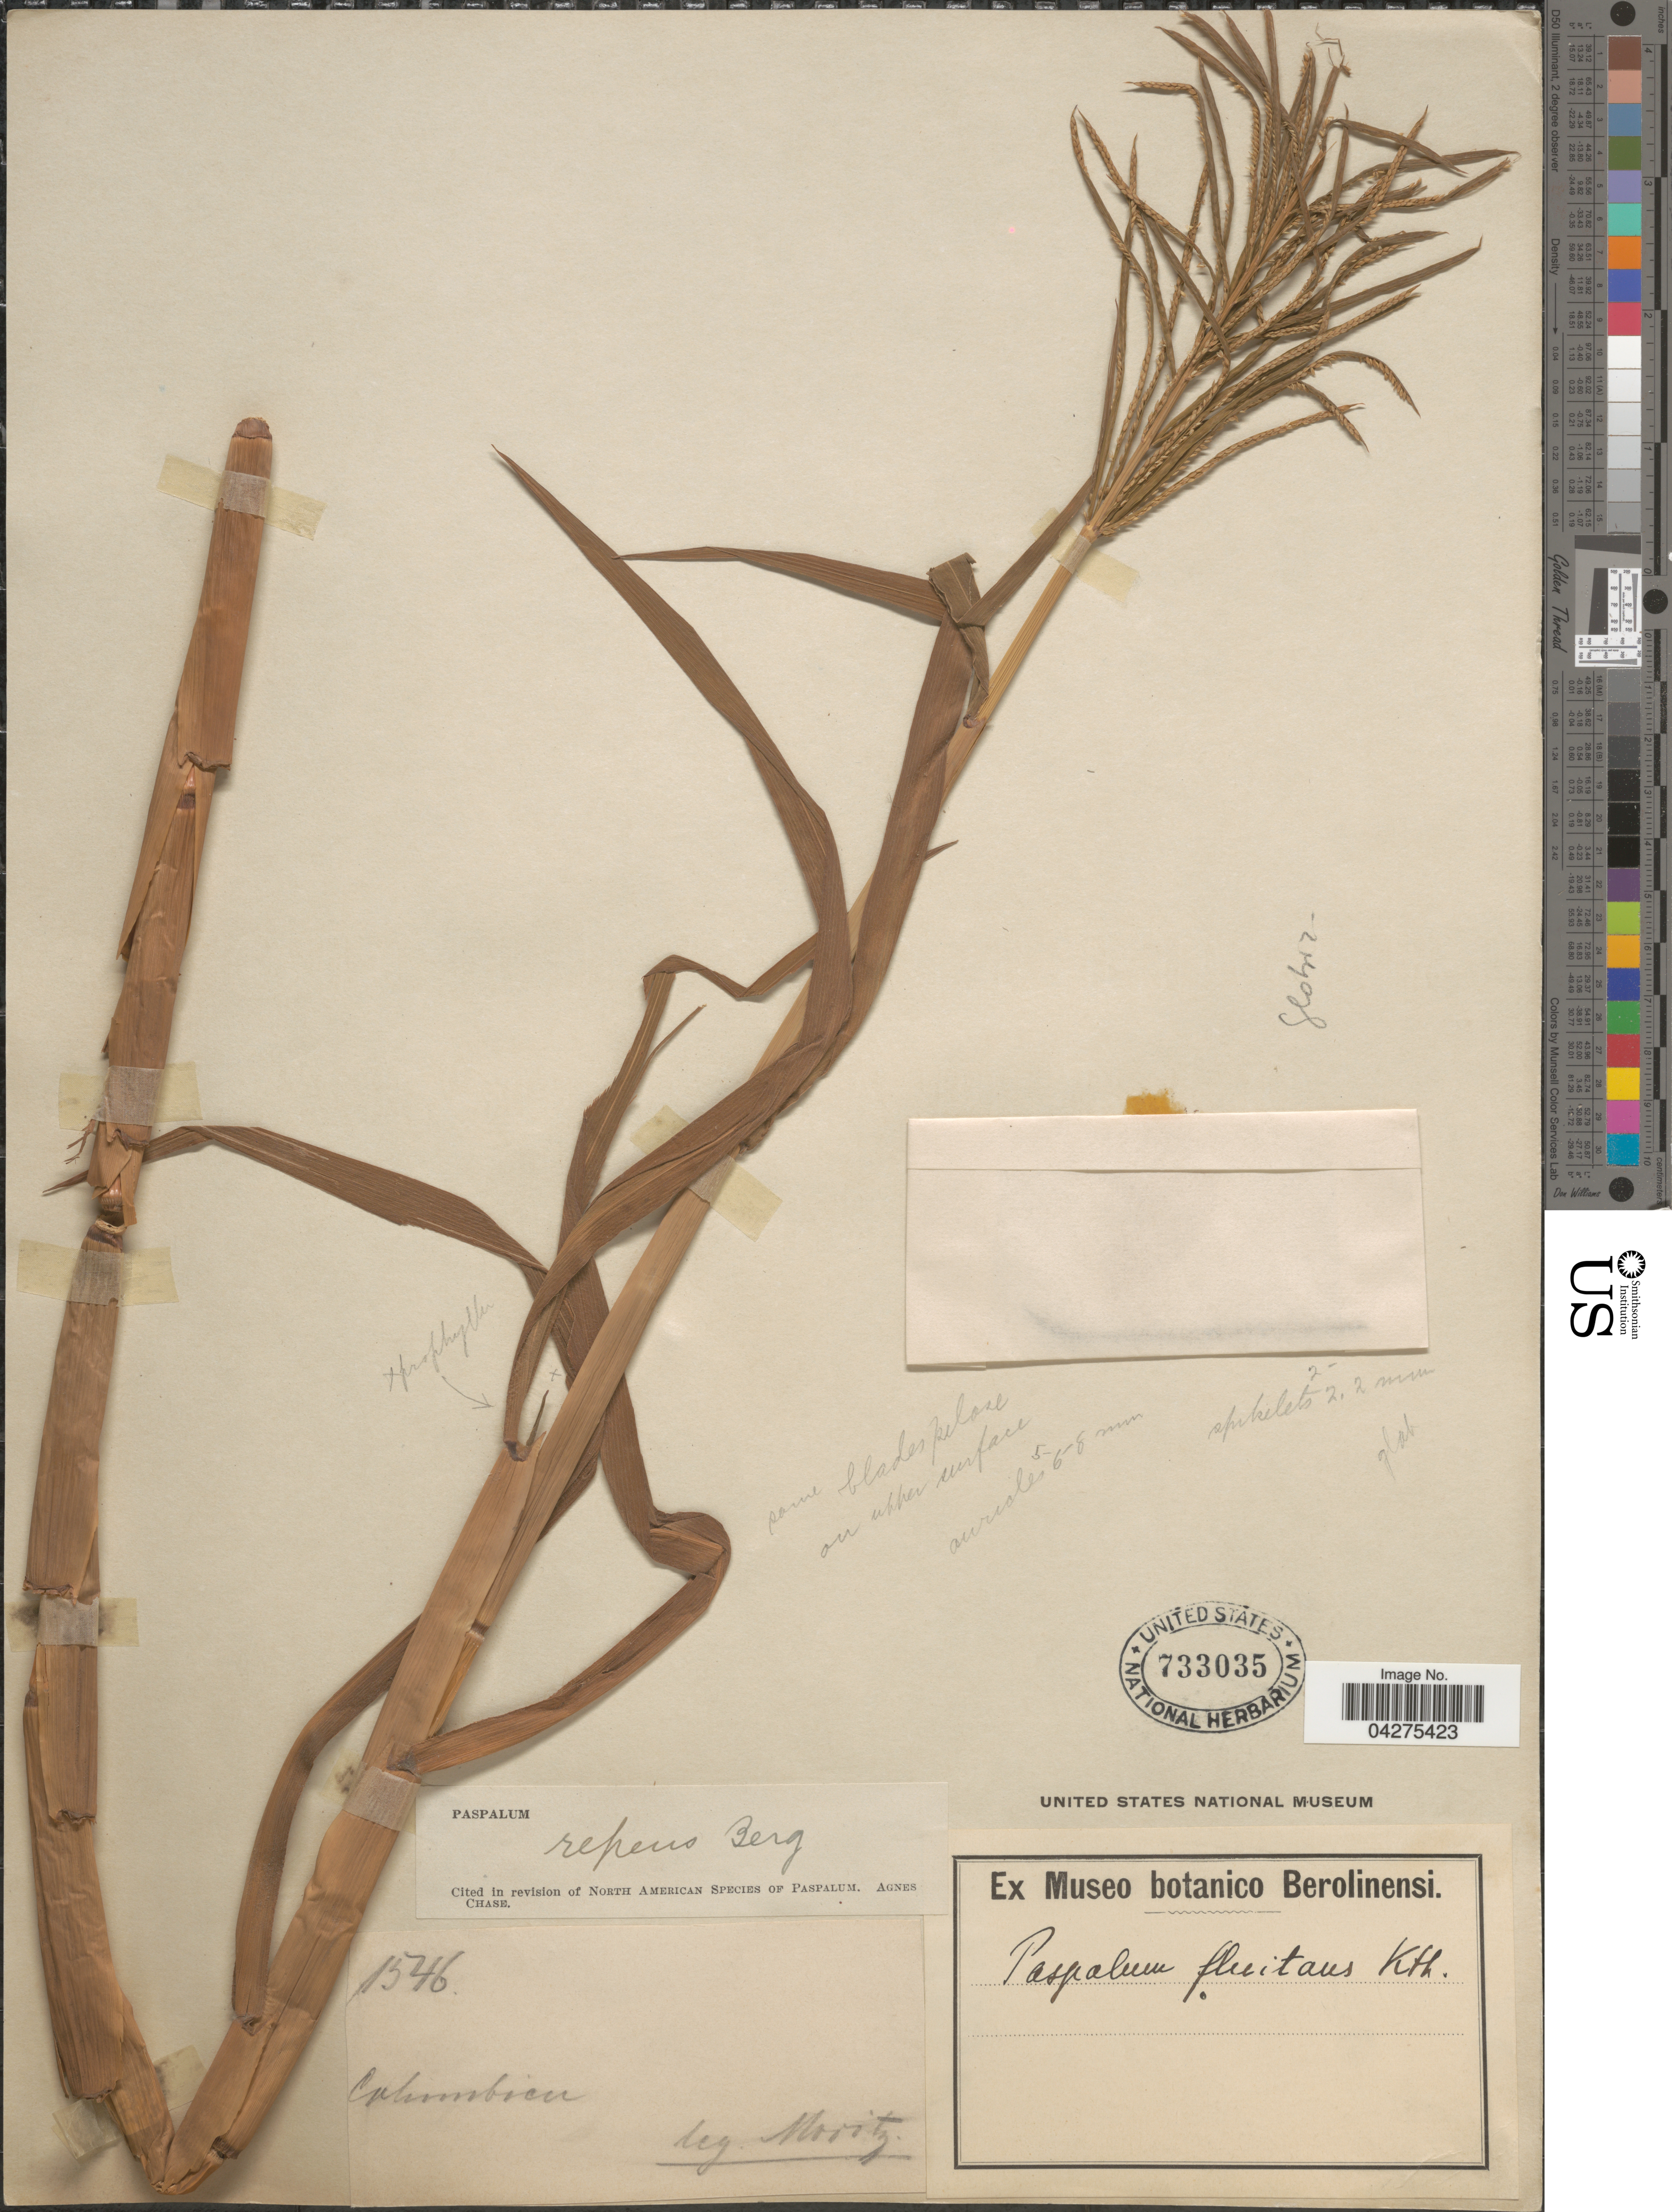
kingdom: Plantae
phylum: Tracheophyta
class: Liliopsida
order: Poales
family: Poaceae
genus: Paspalum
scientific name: Paspalum repens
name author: P.J. Bergius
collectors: Moritz, --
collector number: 1546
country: Colombia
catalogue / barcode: US 733035